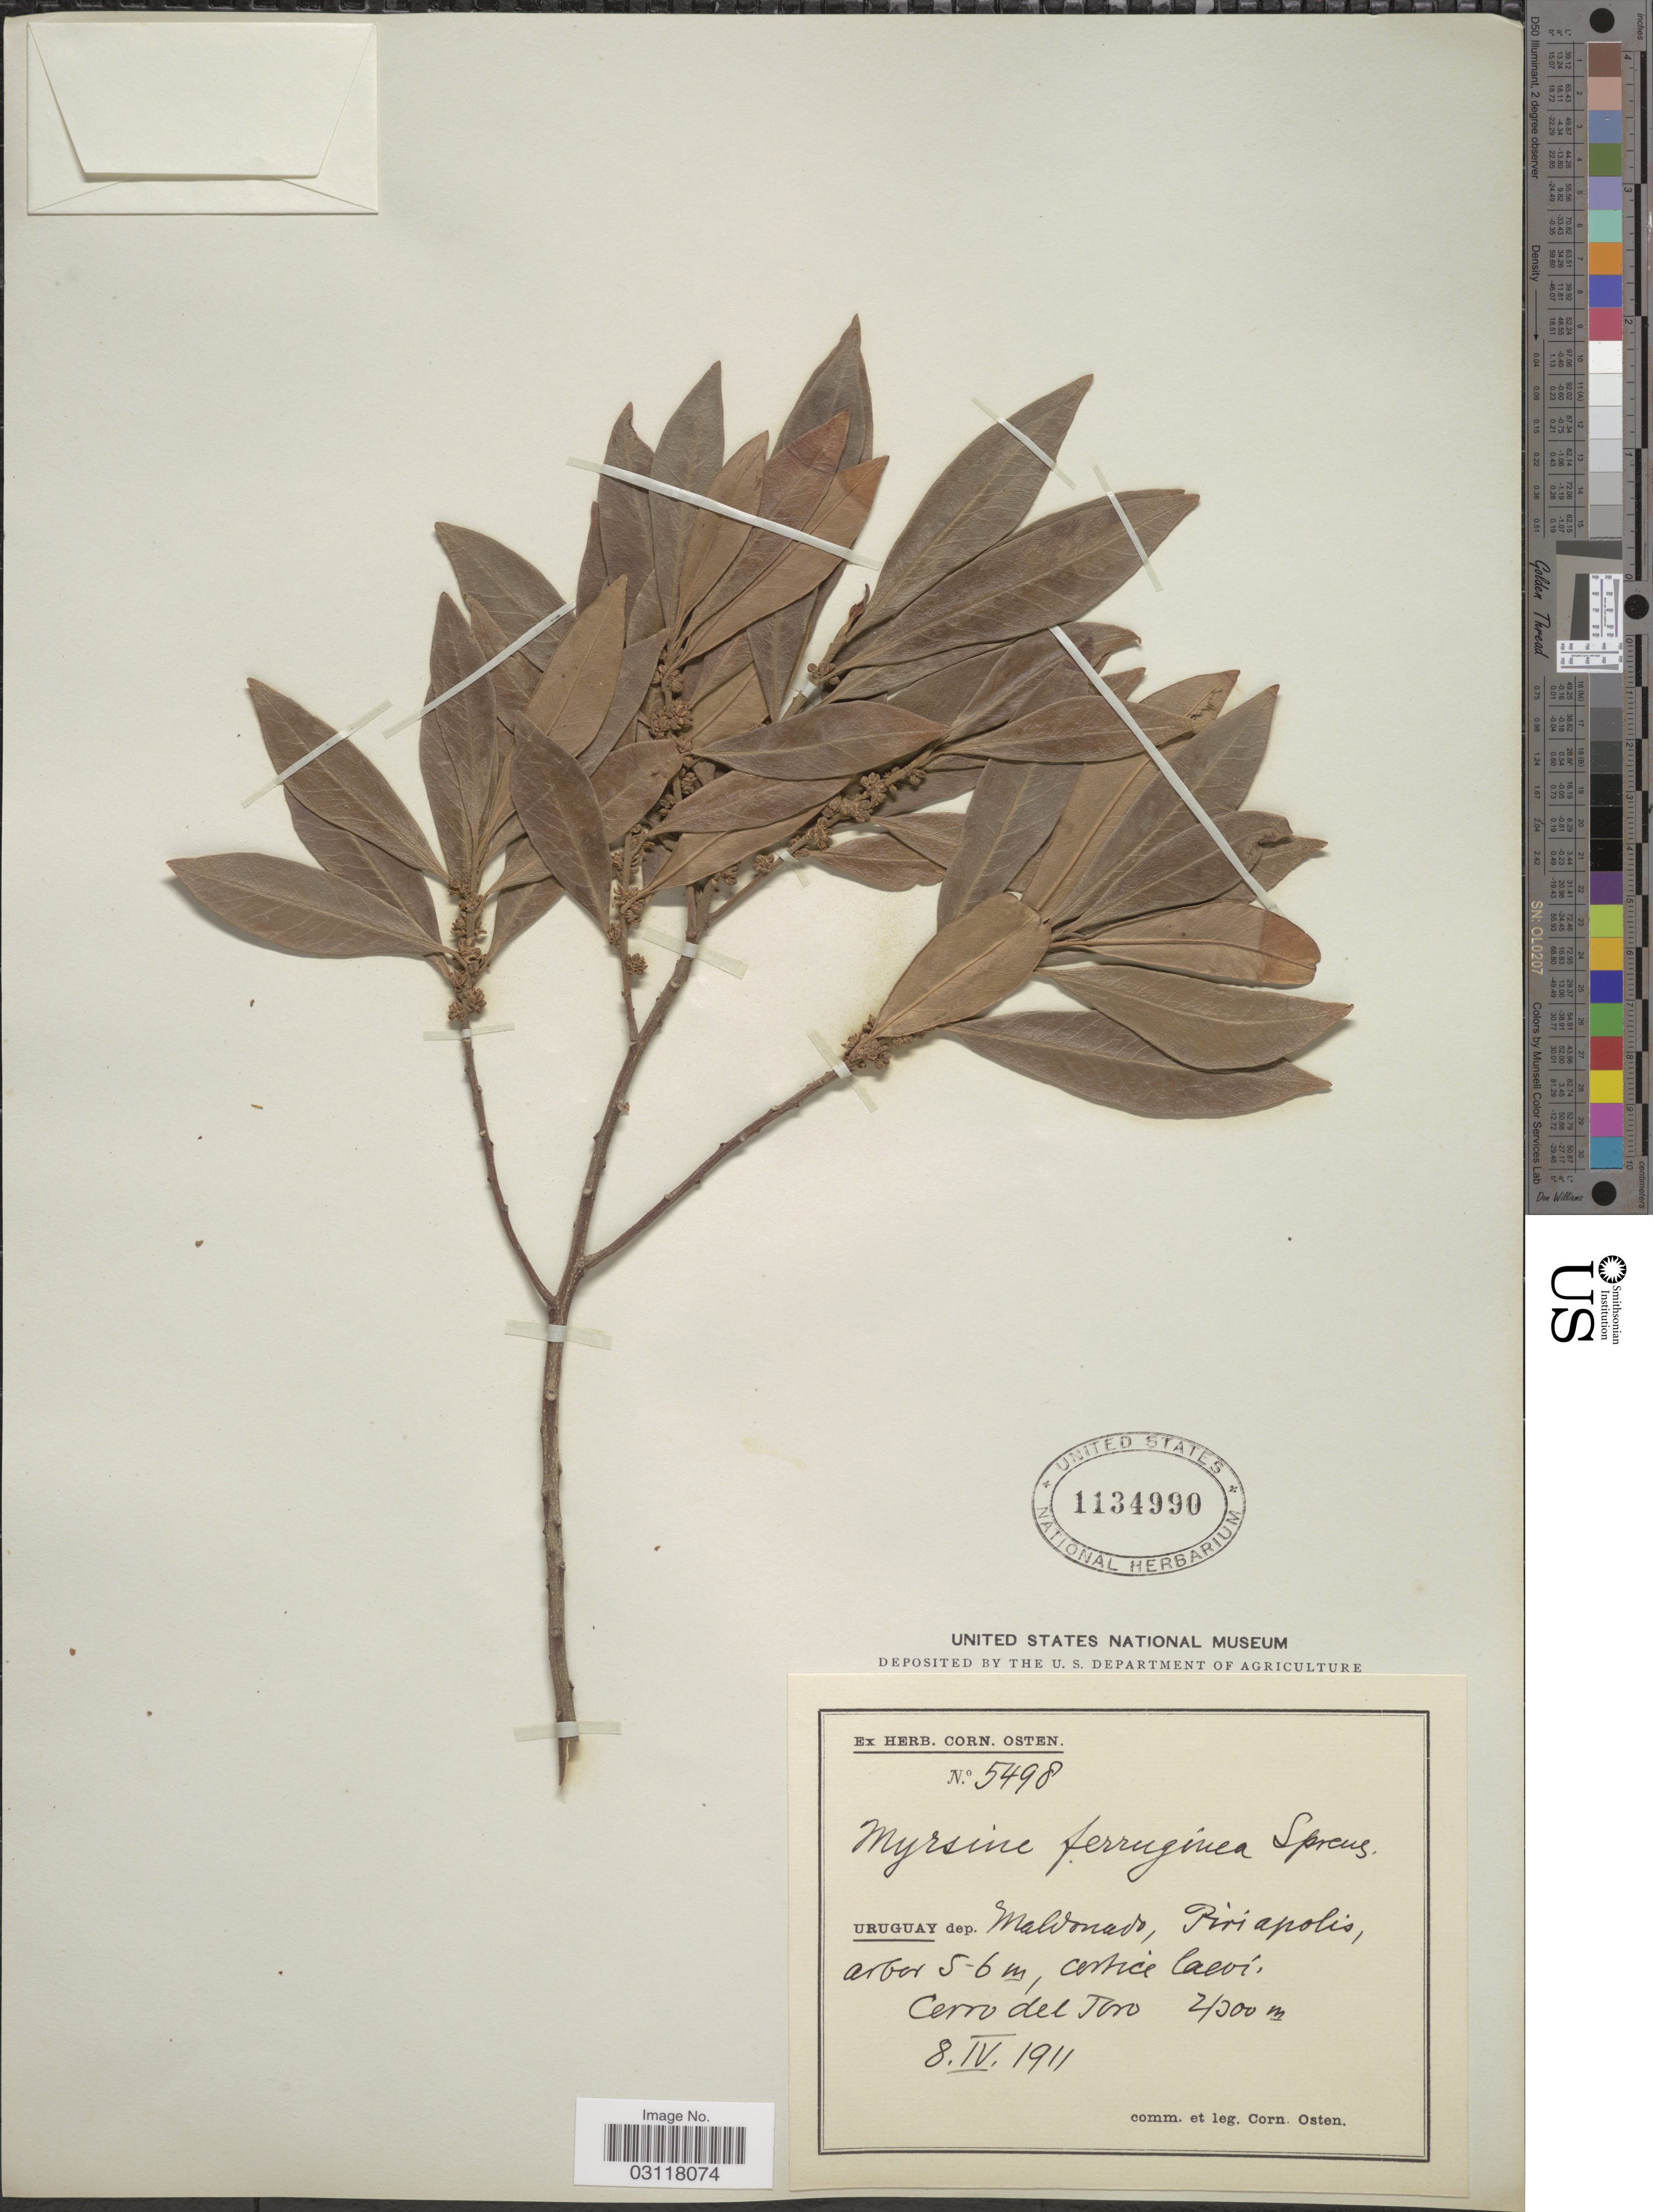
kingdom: Plantae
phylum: Tracheophyta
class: Magnoliopsida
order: Ericales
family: Primulaceae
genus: Rapanea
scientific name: Rapanea ferruginea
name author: (Ruiz & Pav.) Mez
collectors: C. Osten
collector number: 5498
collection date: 1911-04-08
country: Uruguay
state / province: Maldonado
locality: Dep. Maldonado, Piriapolis, Cerro del Toro.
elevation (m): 4000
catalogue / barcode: US 1134990